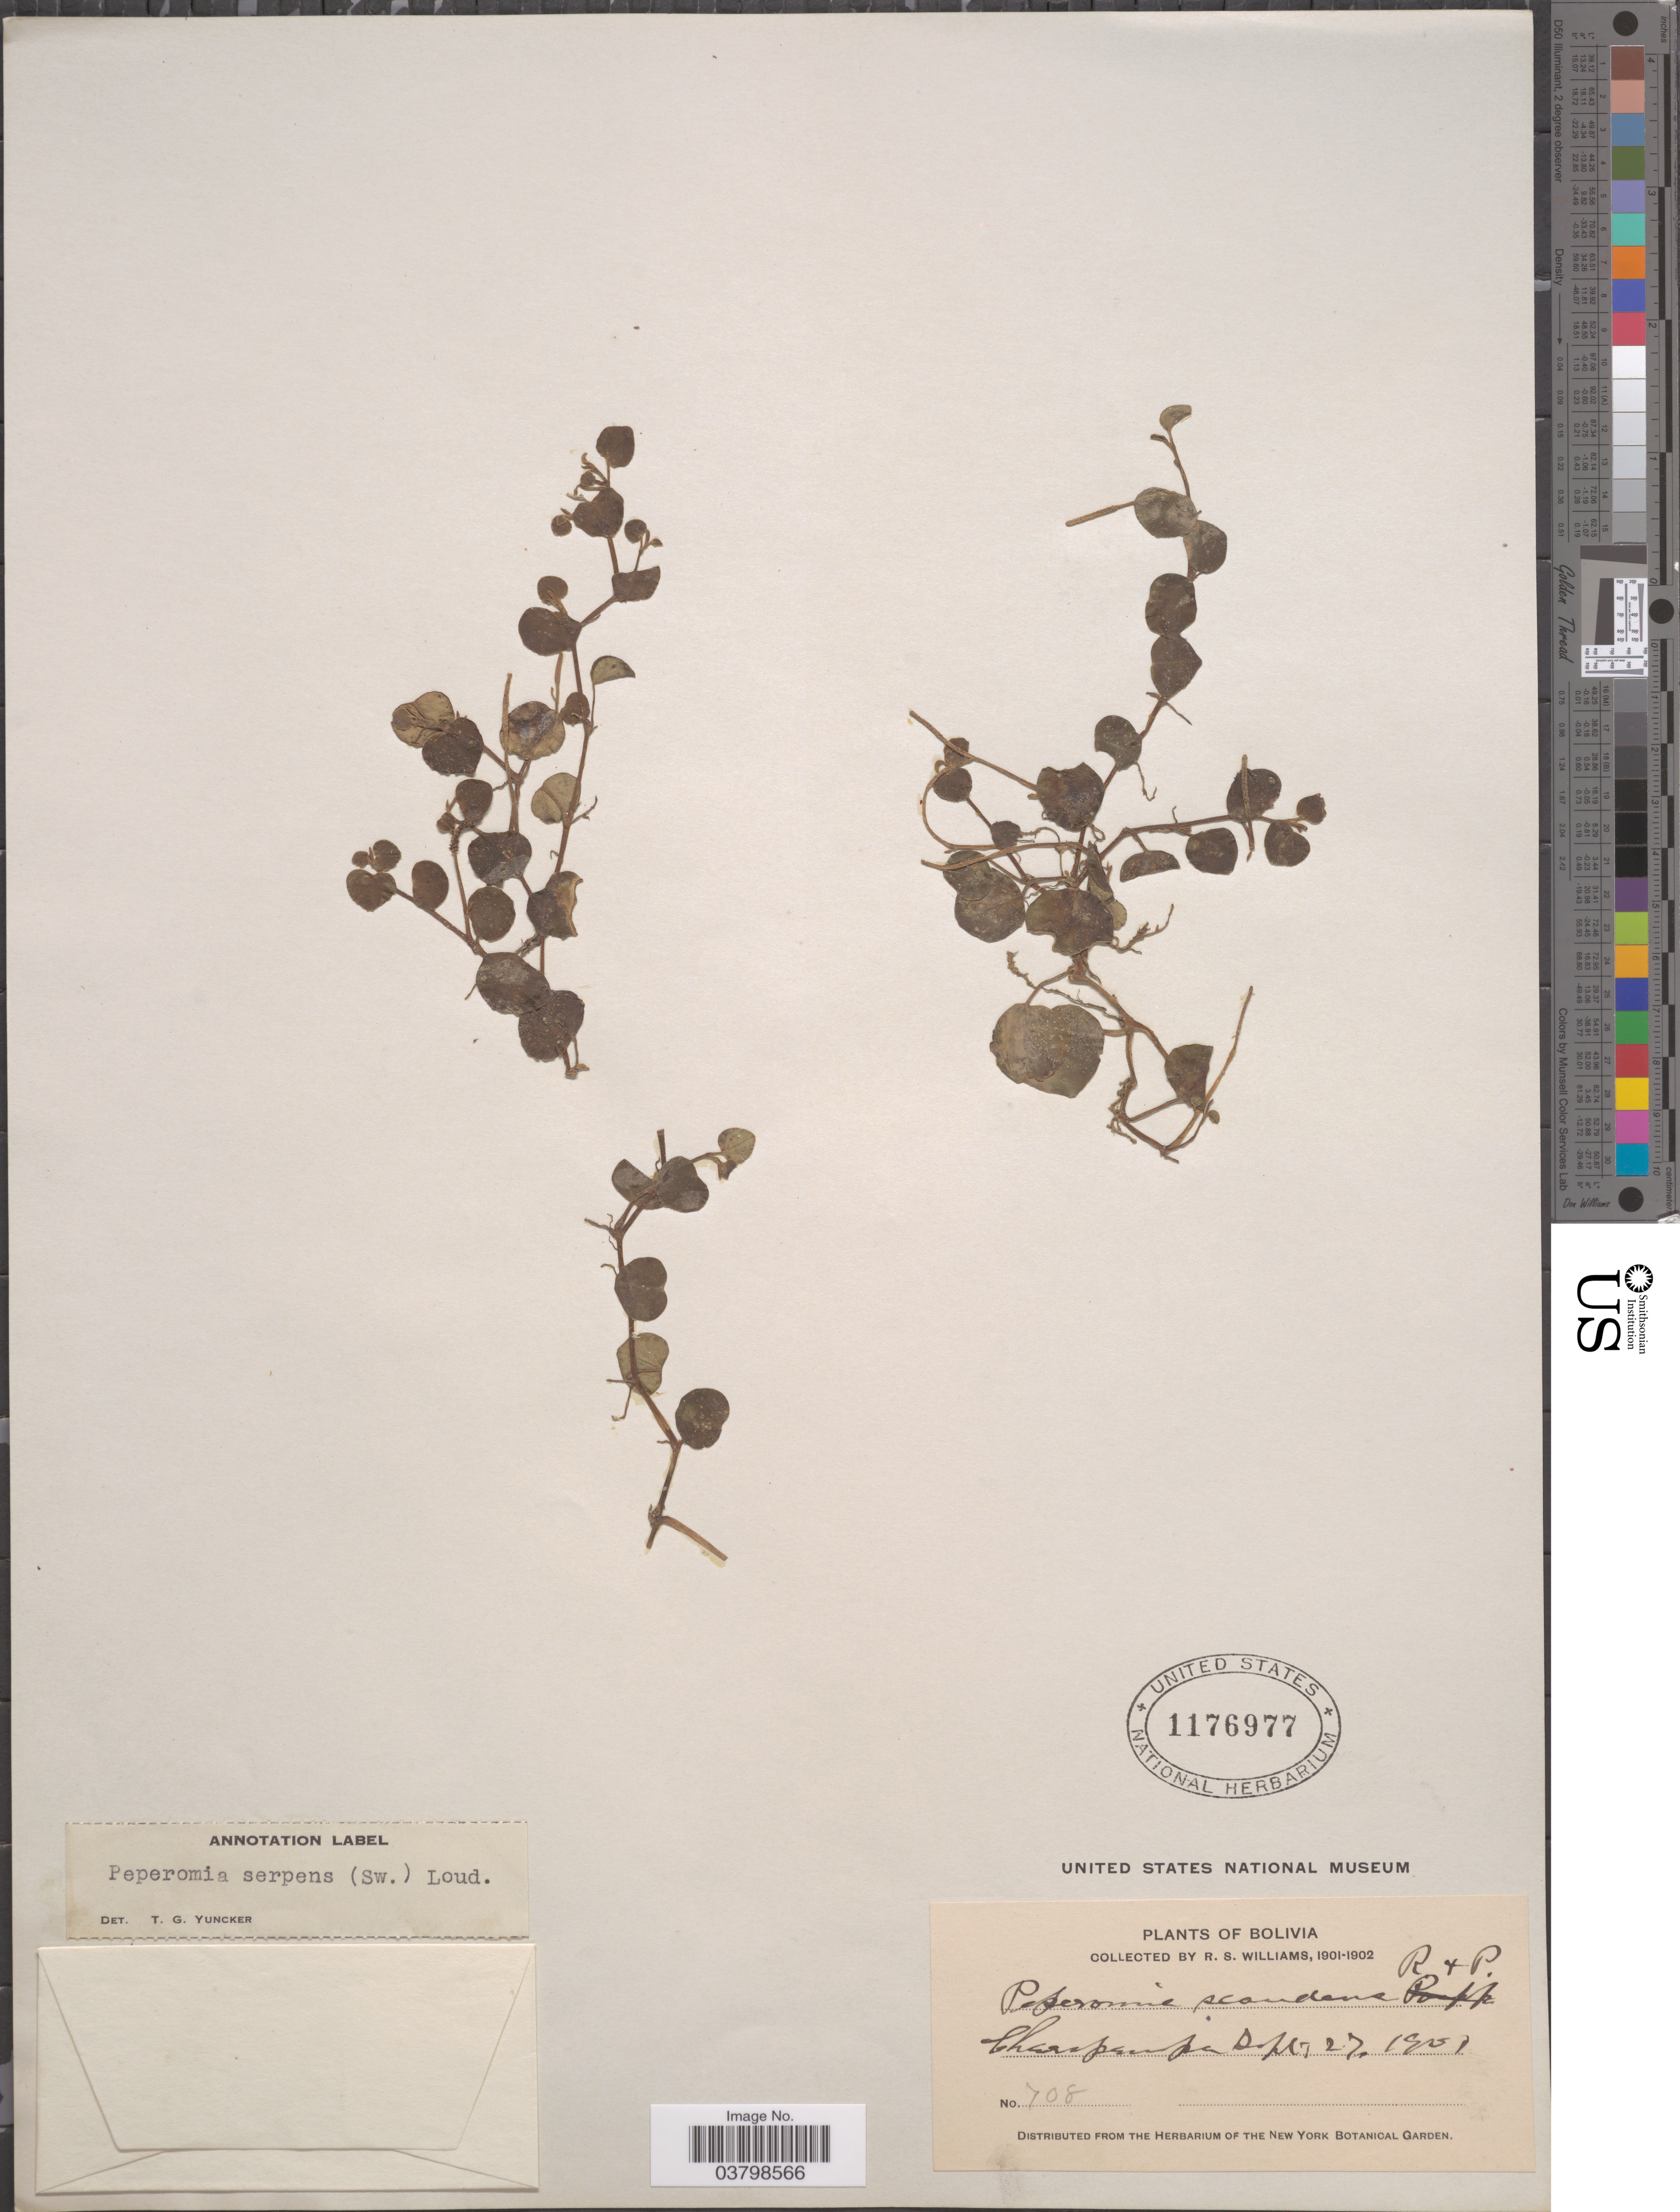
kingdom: Plantae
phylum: Tracheophyta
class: Magnoliopsida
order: Piperales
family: Piperaceae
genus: Peperomia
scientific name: Peperomia serpens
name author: (Sw.) Loudon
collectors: R. S. Williams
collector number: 708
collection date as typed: Sep. 27, 1901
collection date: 1901-09-27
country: Bolivia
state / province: La Páz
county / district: Larecaja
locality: Charopampa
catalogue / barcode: US 1176977